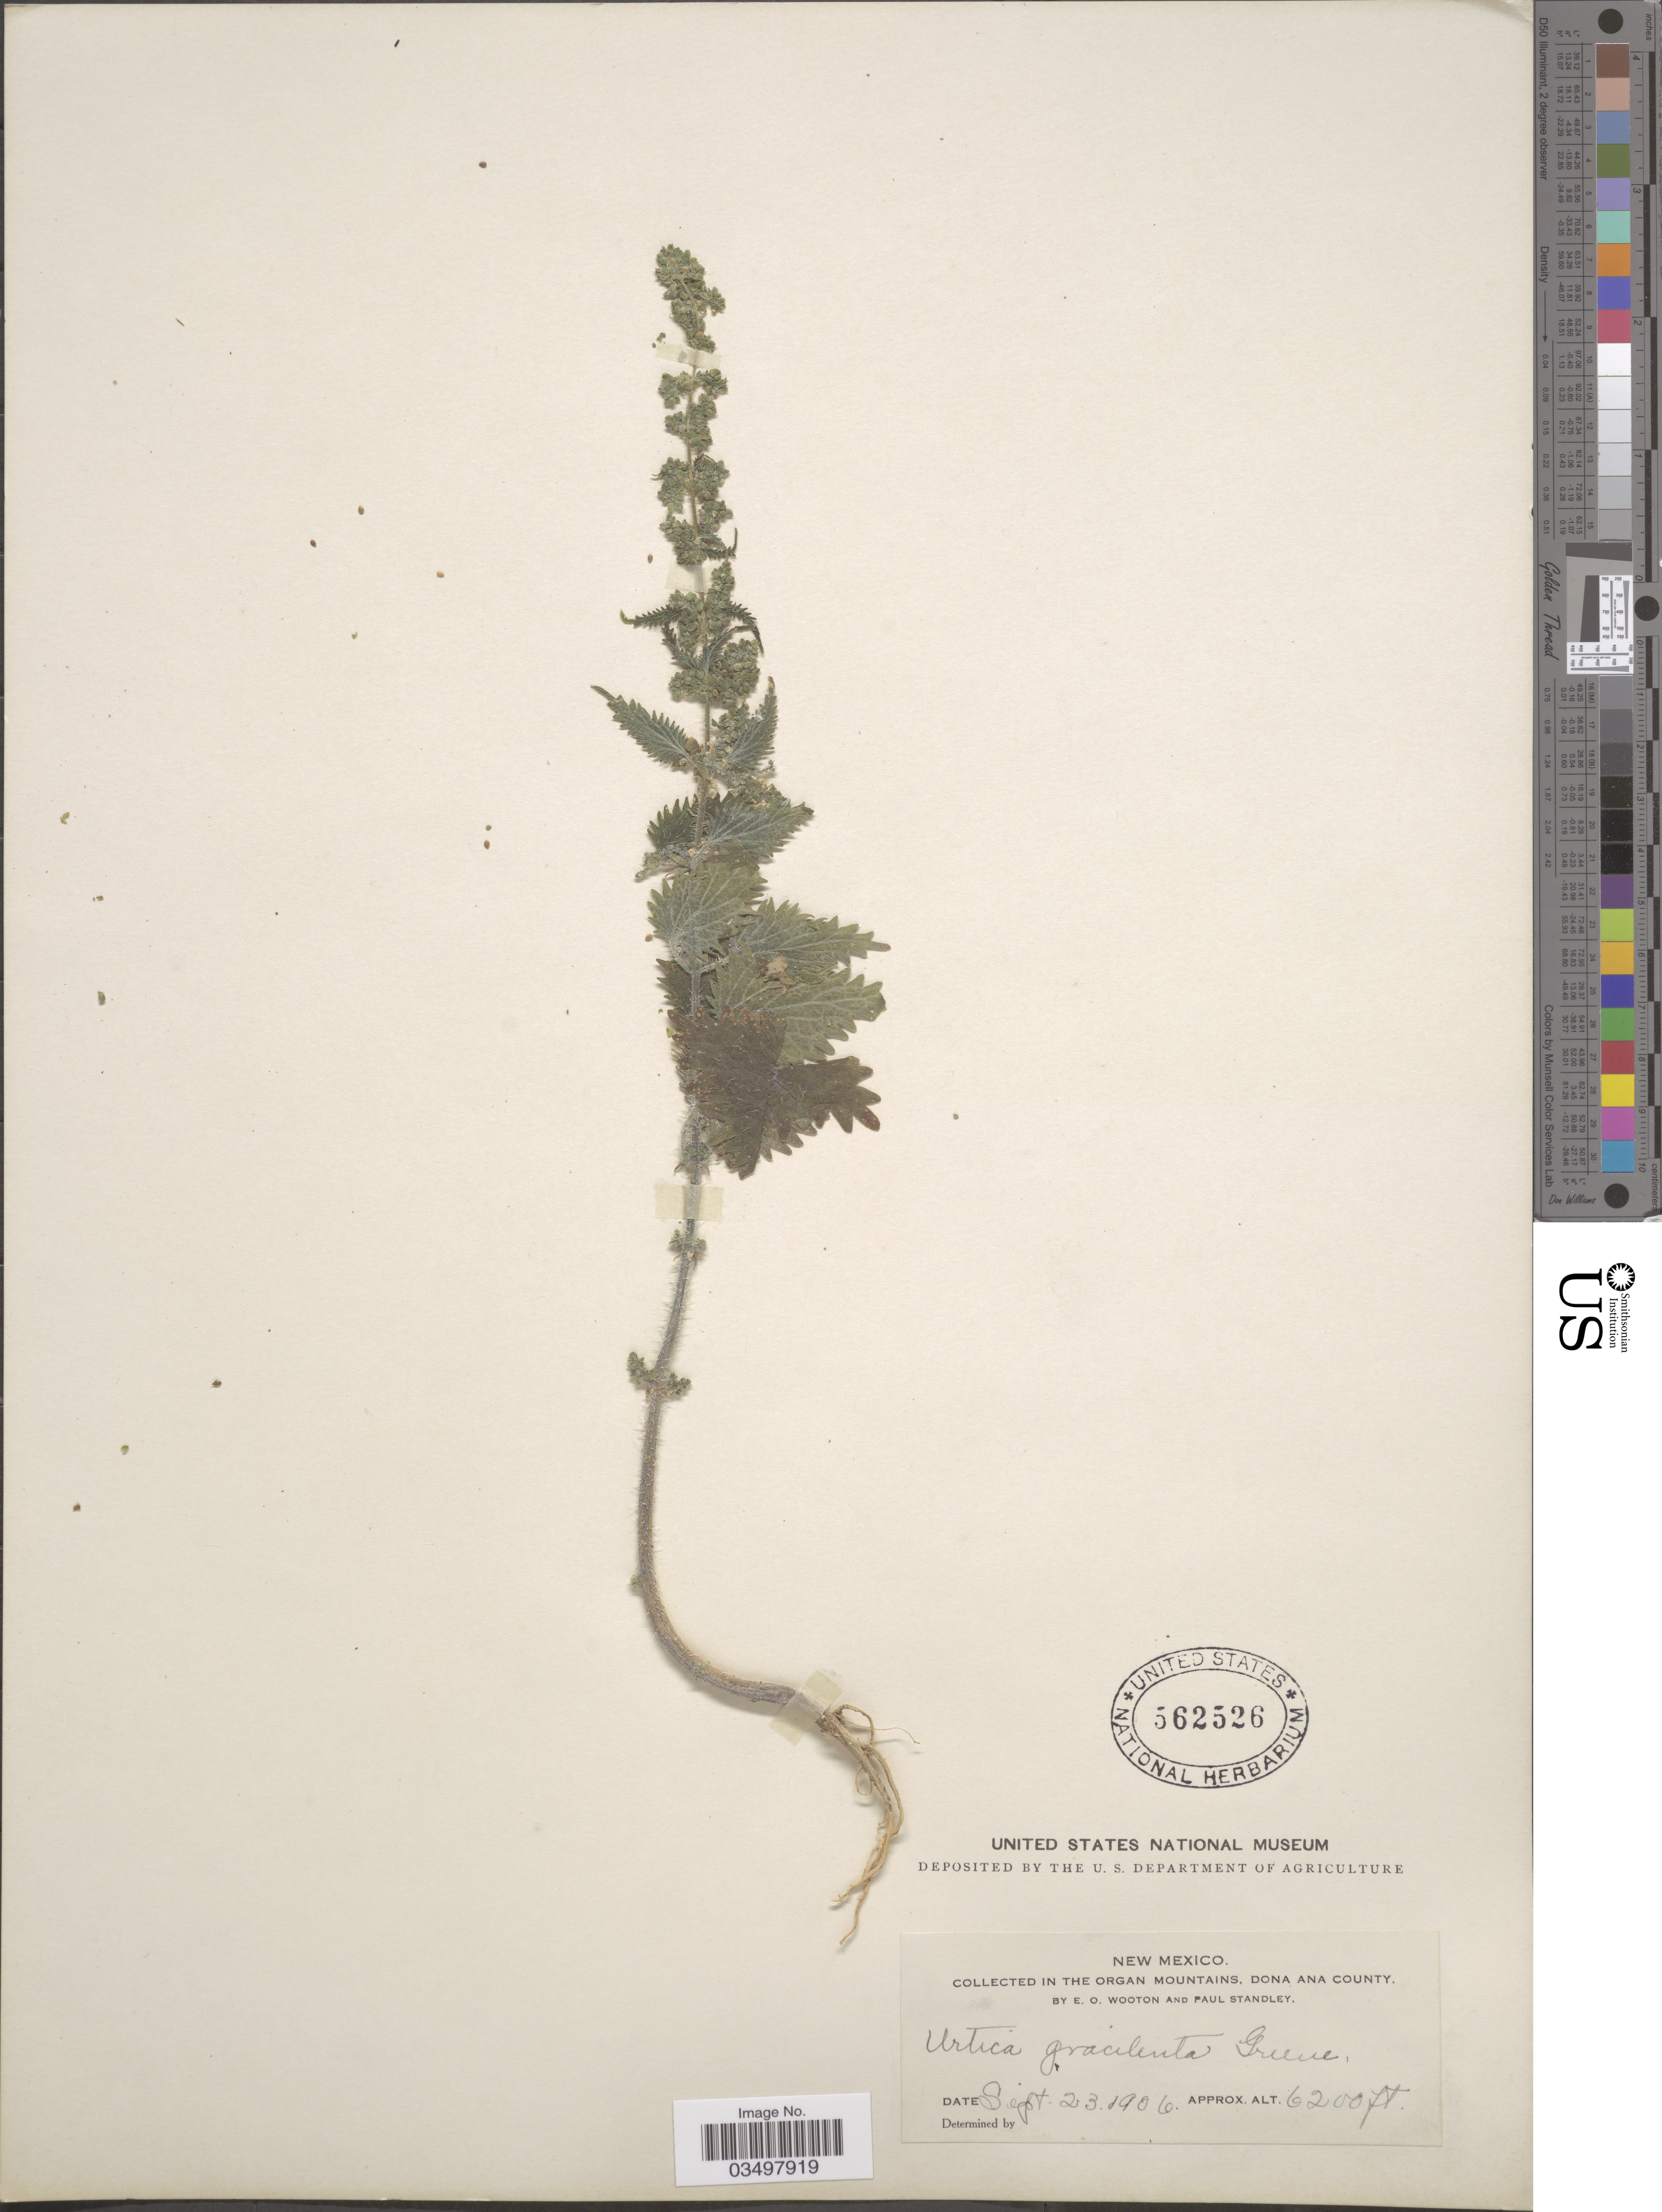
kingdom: Plantae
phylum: Tracheophyta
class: Magnoliopsida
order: Rosales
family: Urticaceae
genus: Urtica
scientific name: Urtica gracilenta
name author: Greene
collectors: E. O. Wooton & P. C. Standley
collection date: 1906-09-23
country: United States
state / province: New Mexico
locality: In the Organ Mountains, Dona Ana County.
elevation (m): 1890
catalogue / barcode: US 562526